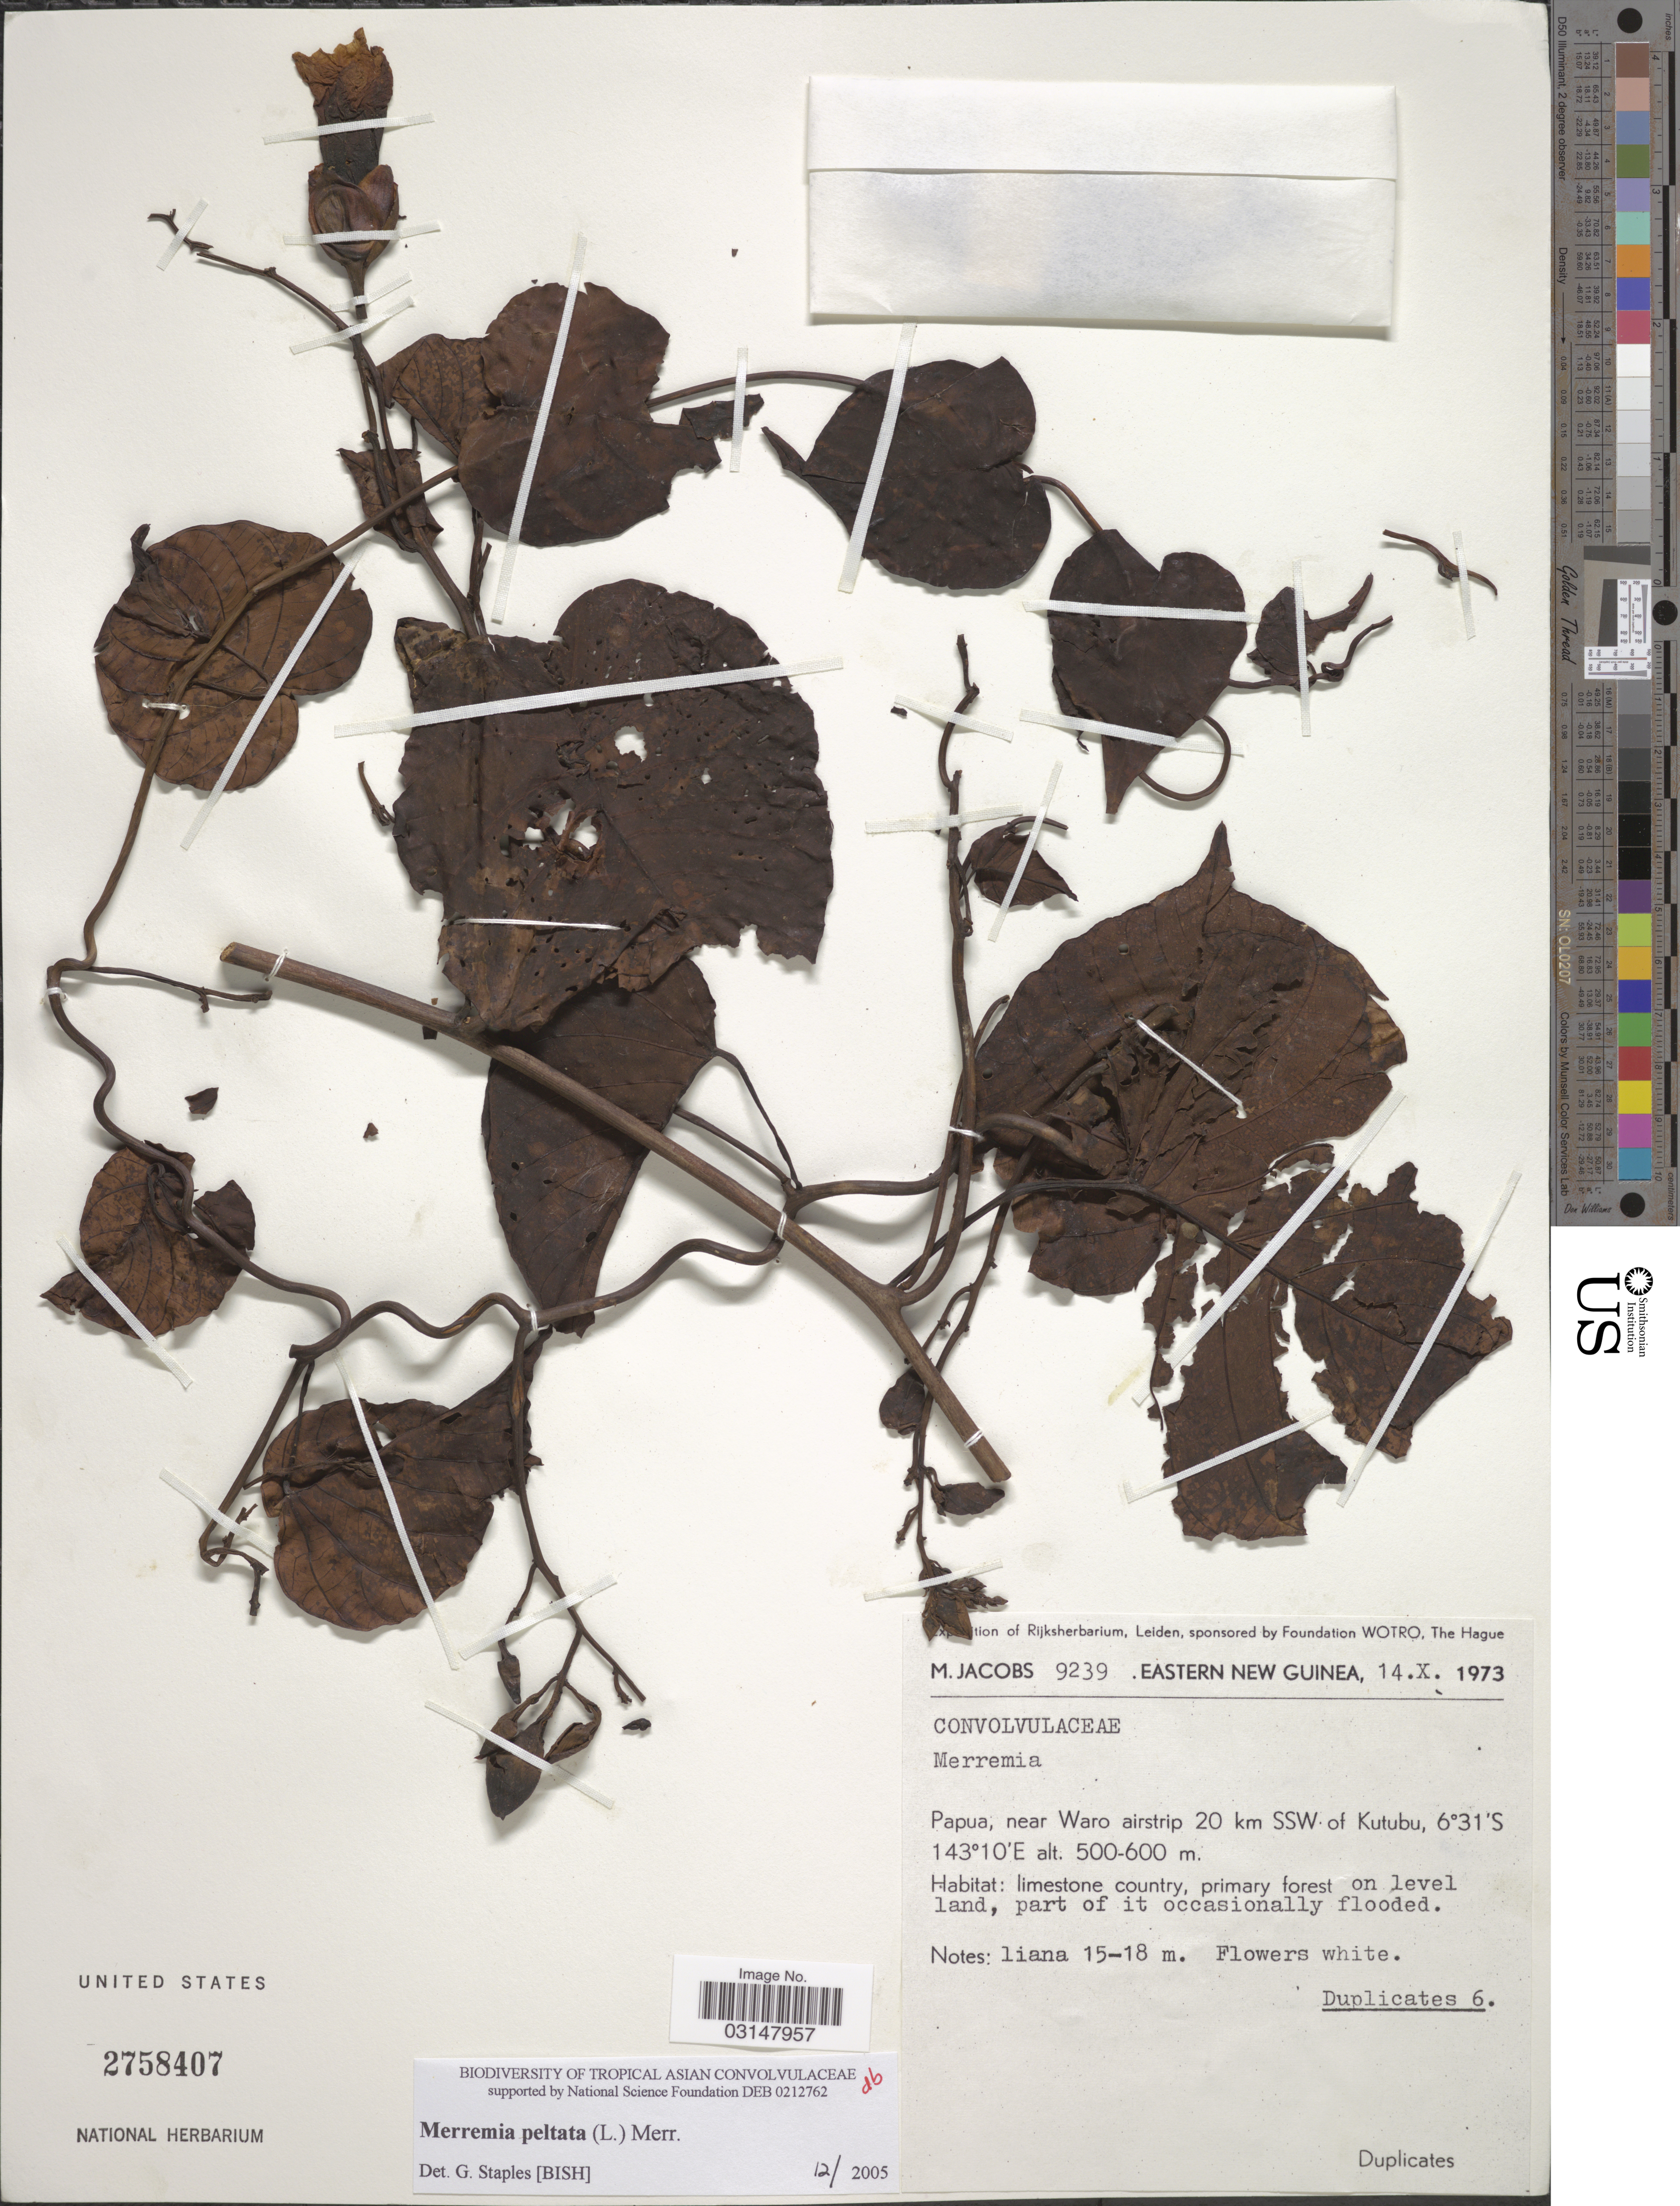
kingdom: Plantae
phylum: Tracheophyta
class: Magnoliopsida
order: Solanales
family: Convolvulaceae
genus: Decalobanthus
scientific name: Decalobanthus peltatus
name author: (L.) A. R. Simões & Staples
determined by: Wagner, W. L., (BOT), Smithsonian Institution - National Museum of Natural History (UNITED STATES)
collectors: M. Jacobs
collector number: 9239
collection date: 1973-10-14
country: Papua New Guinea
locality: Eastern New Guinea. Papua, near Waro airstrip 20 km SSW of Kutubu.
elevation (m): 500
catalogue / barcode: US 2758407